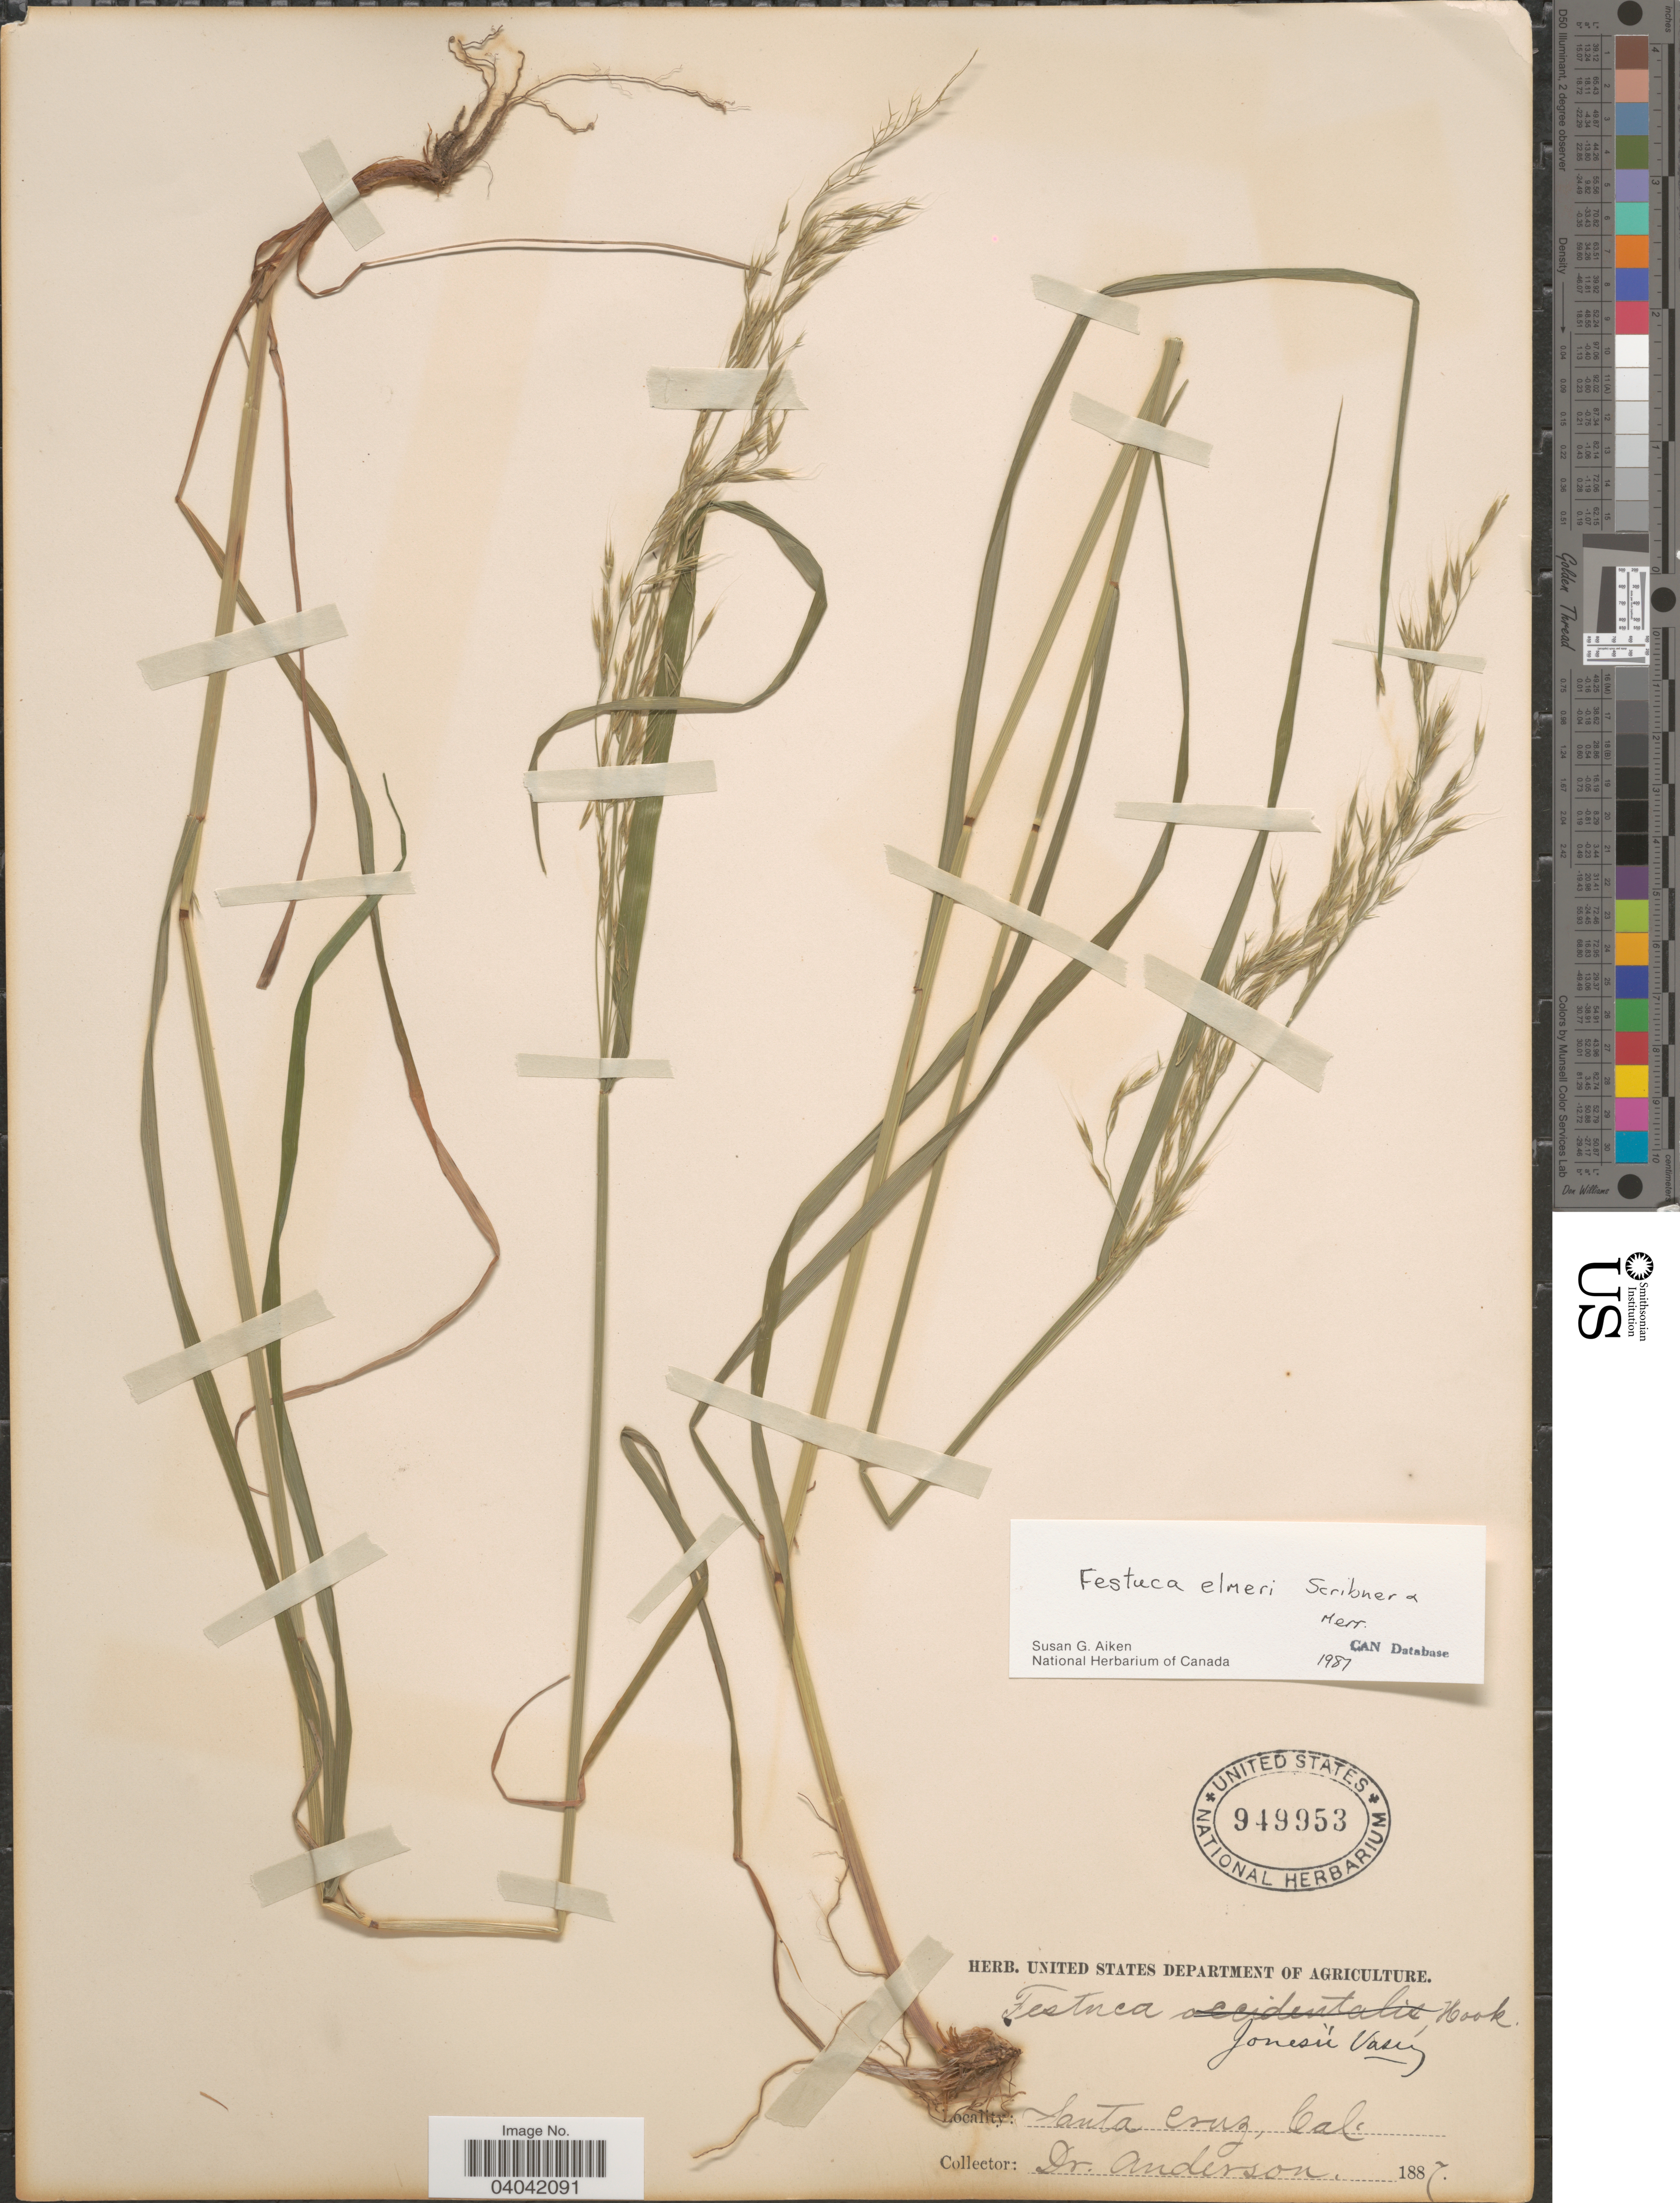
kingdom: Plantae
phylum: Tracheophyta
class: Liliopsida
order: Poales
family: Poaceae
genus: Festuca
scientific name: Festuca elmeri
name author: Scribn. & Merr.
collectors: -. Anderson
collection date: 1887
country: United States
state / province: California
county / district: Santa Cruz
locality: Santa Cruz.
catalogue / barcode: US 949953